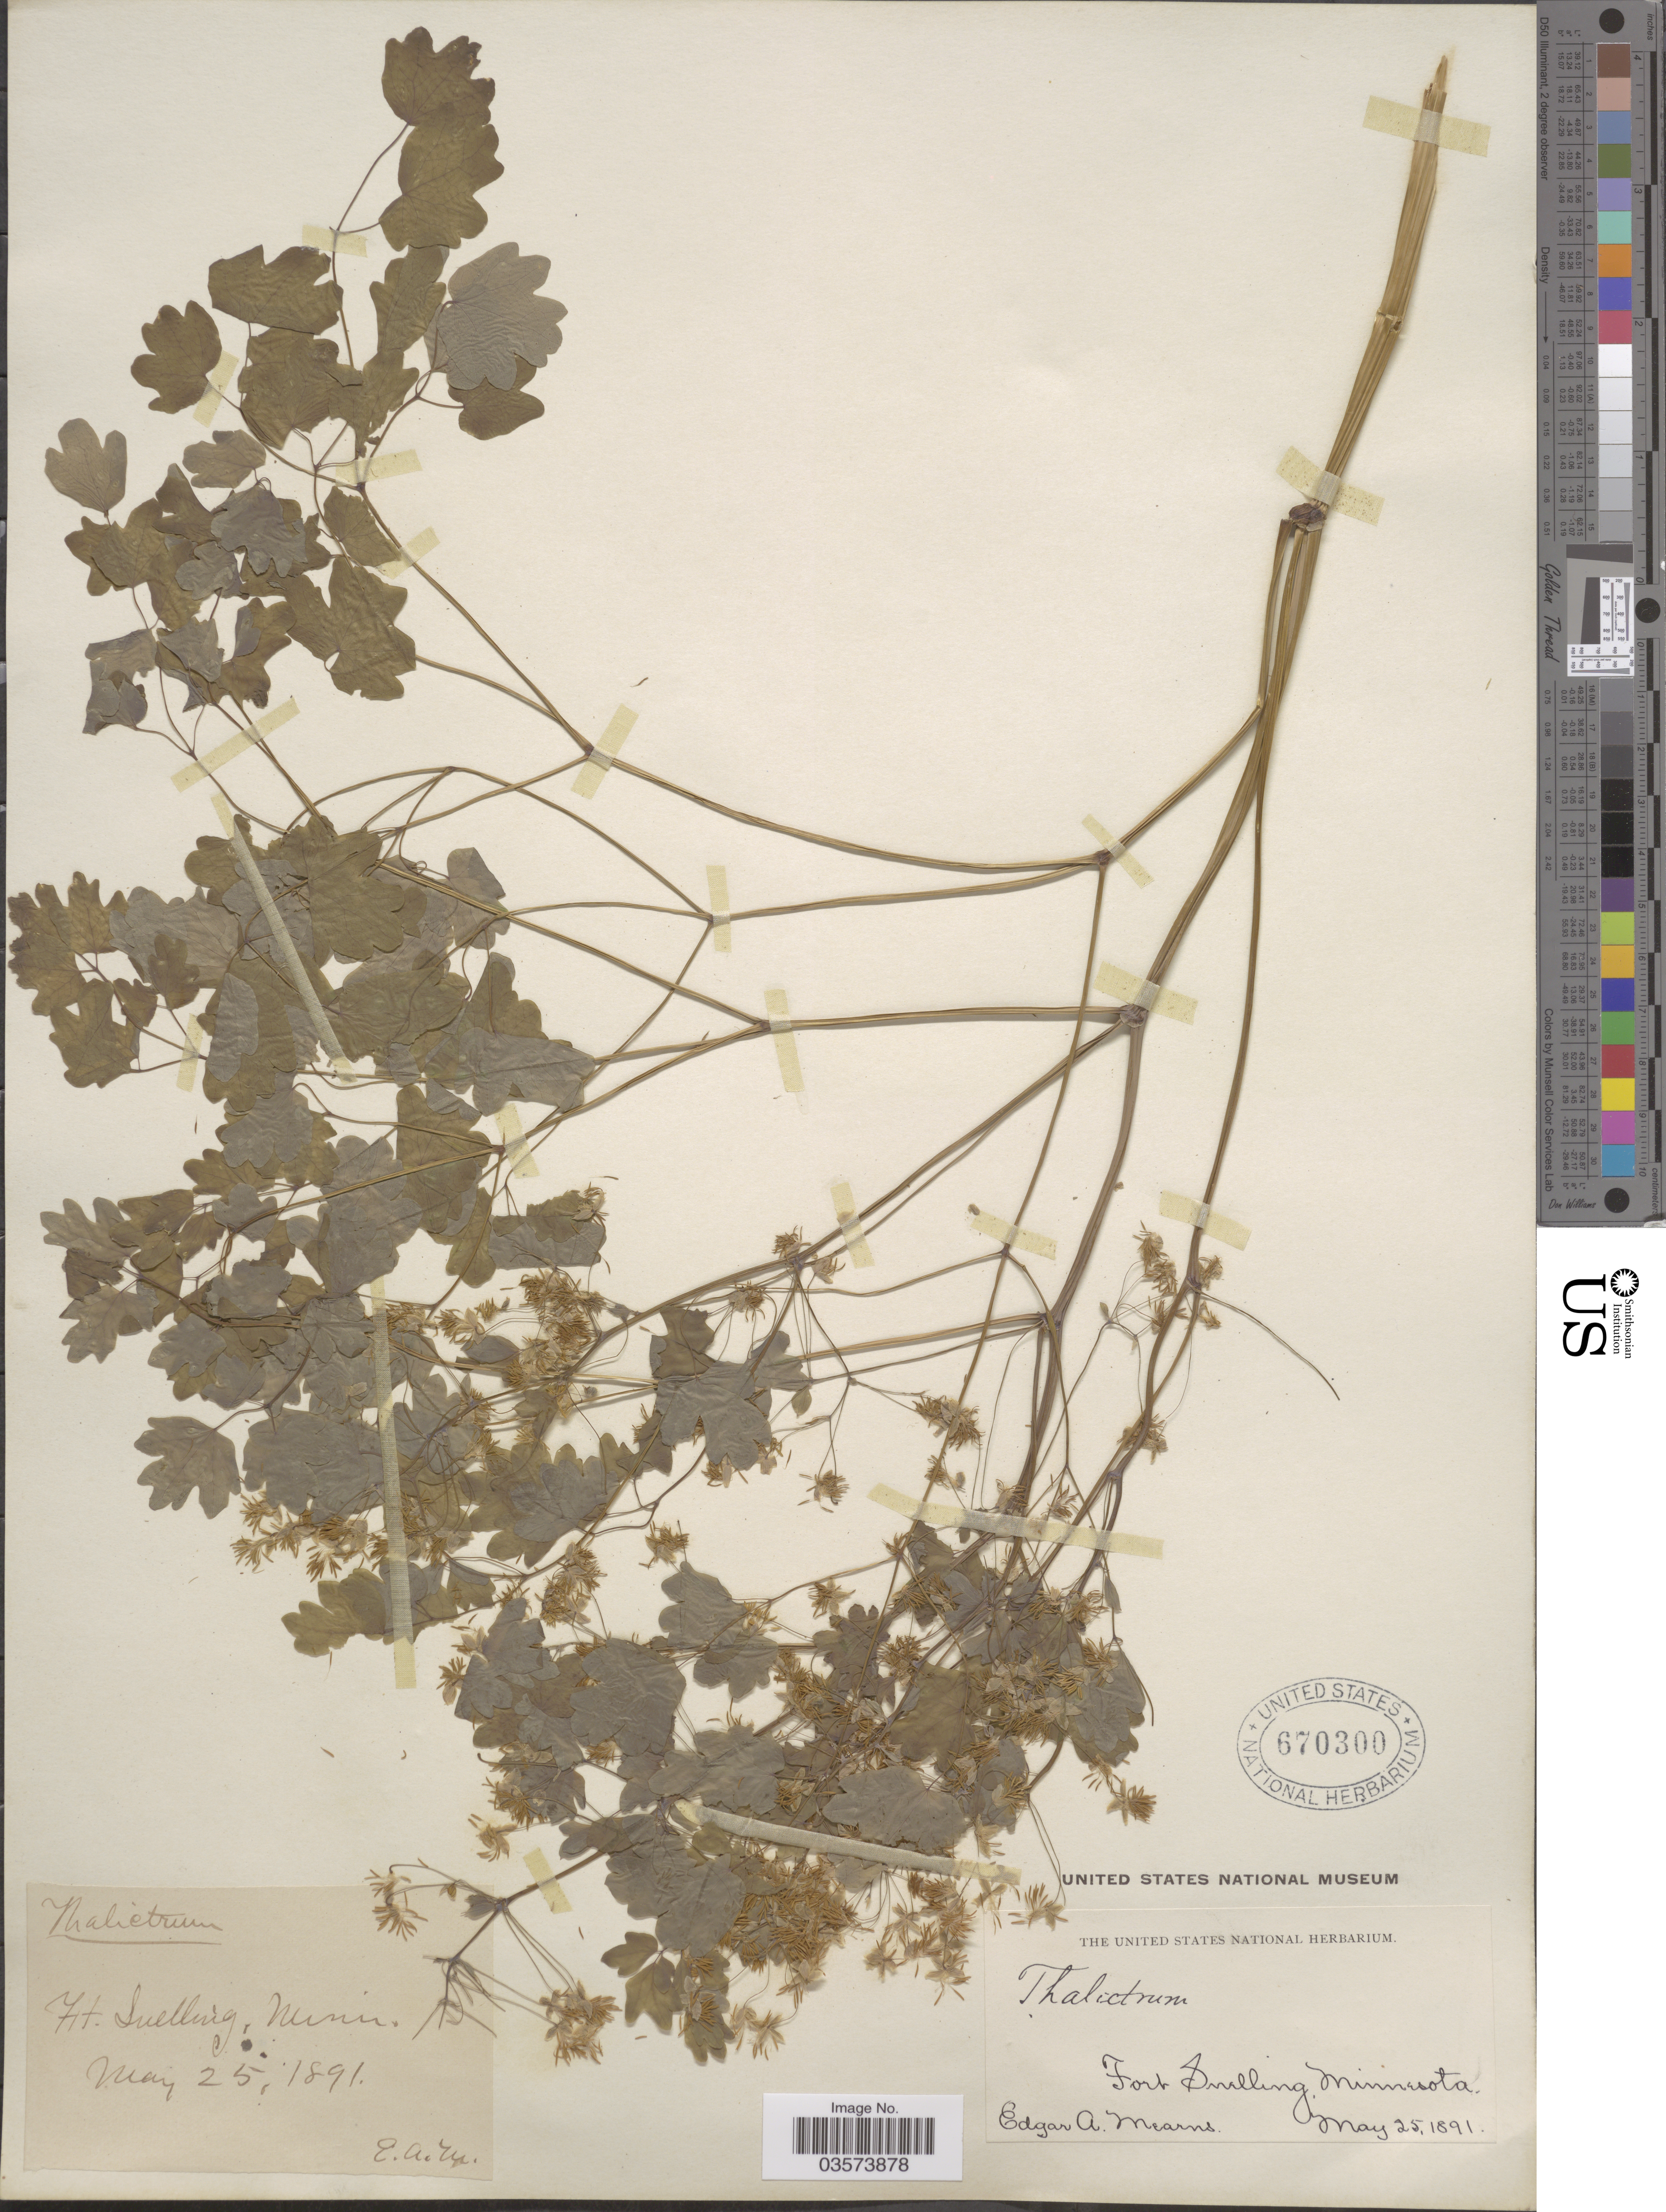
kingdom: Plantae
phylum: Tracheophyta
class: Magnoliopsida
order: Ranunculales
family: Ranunculaceae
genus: Thalictrum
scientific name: Thalictrum dioicum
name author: L.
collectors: E. A. Mearns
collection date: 1891-05-25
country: United States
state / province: Minnesota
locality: Fort Snelling.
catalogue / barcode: US 670300